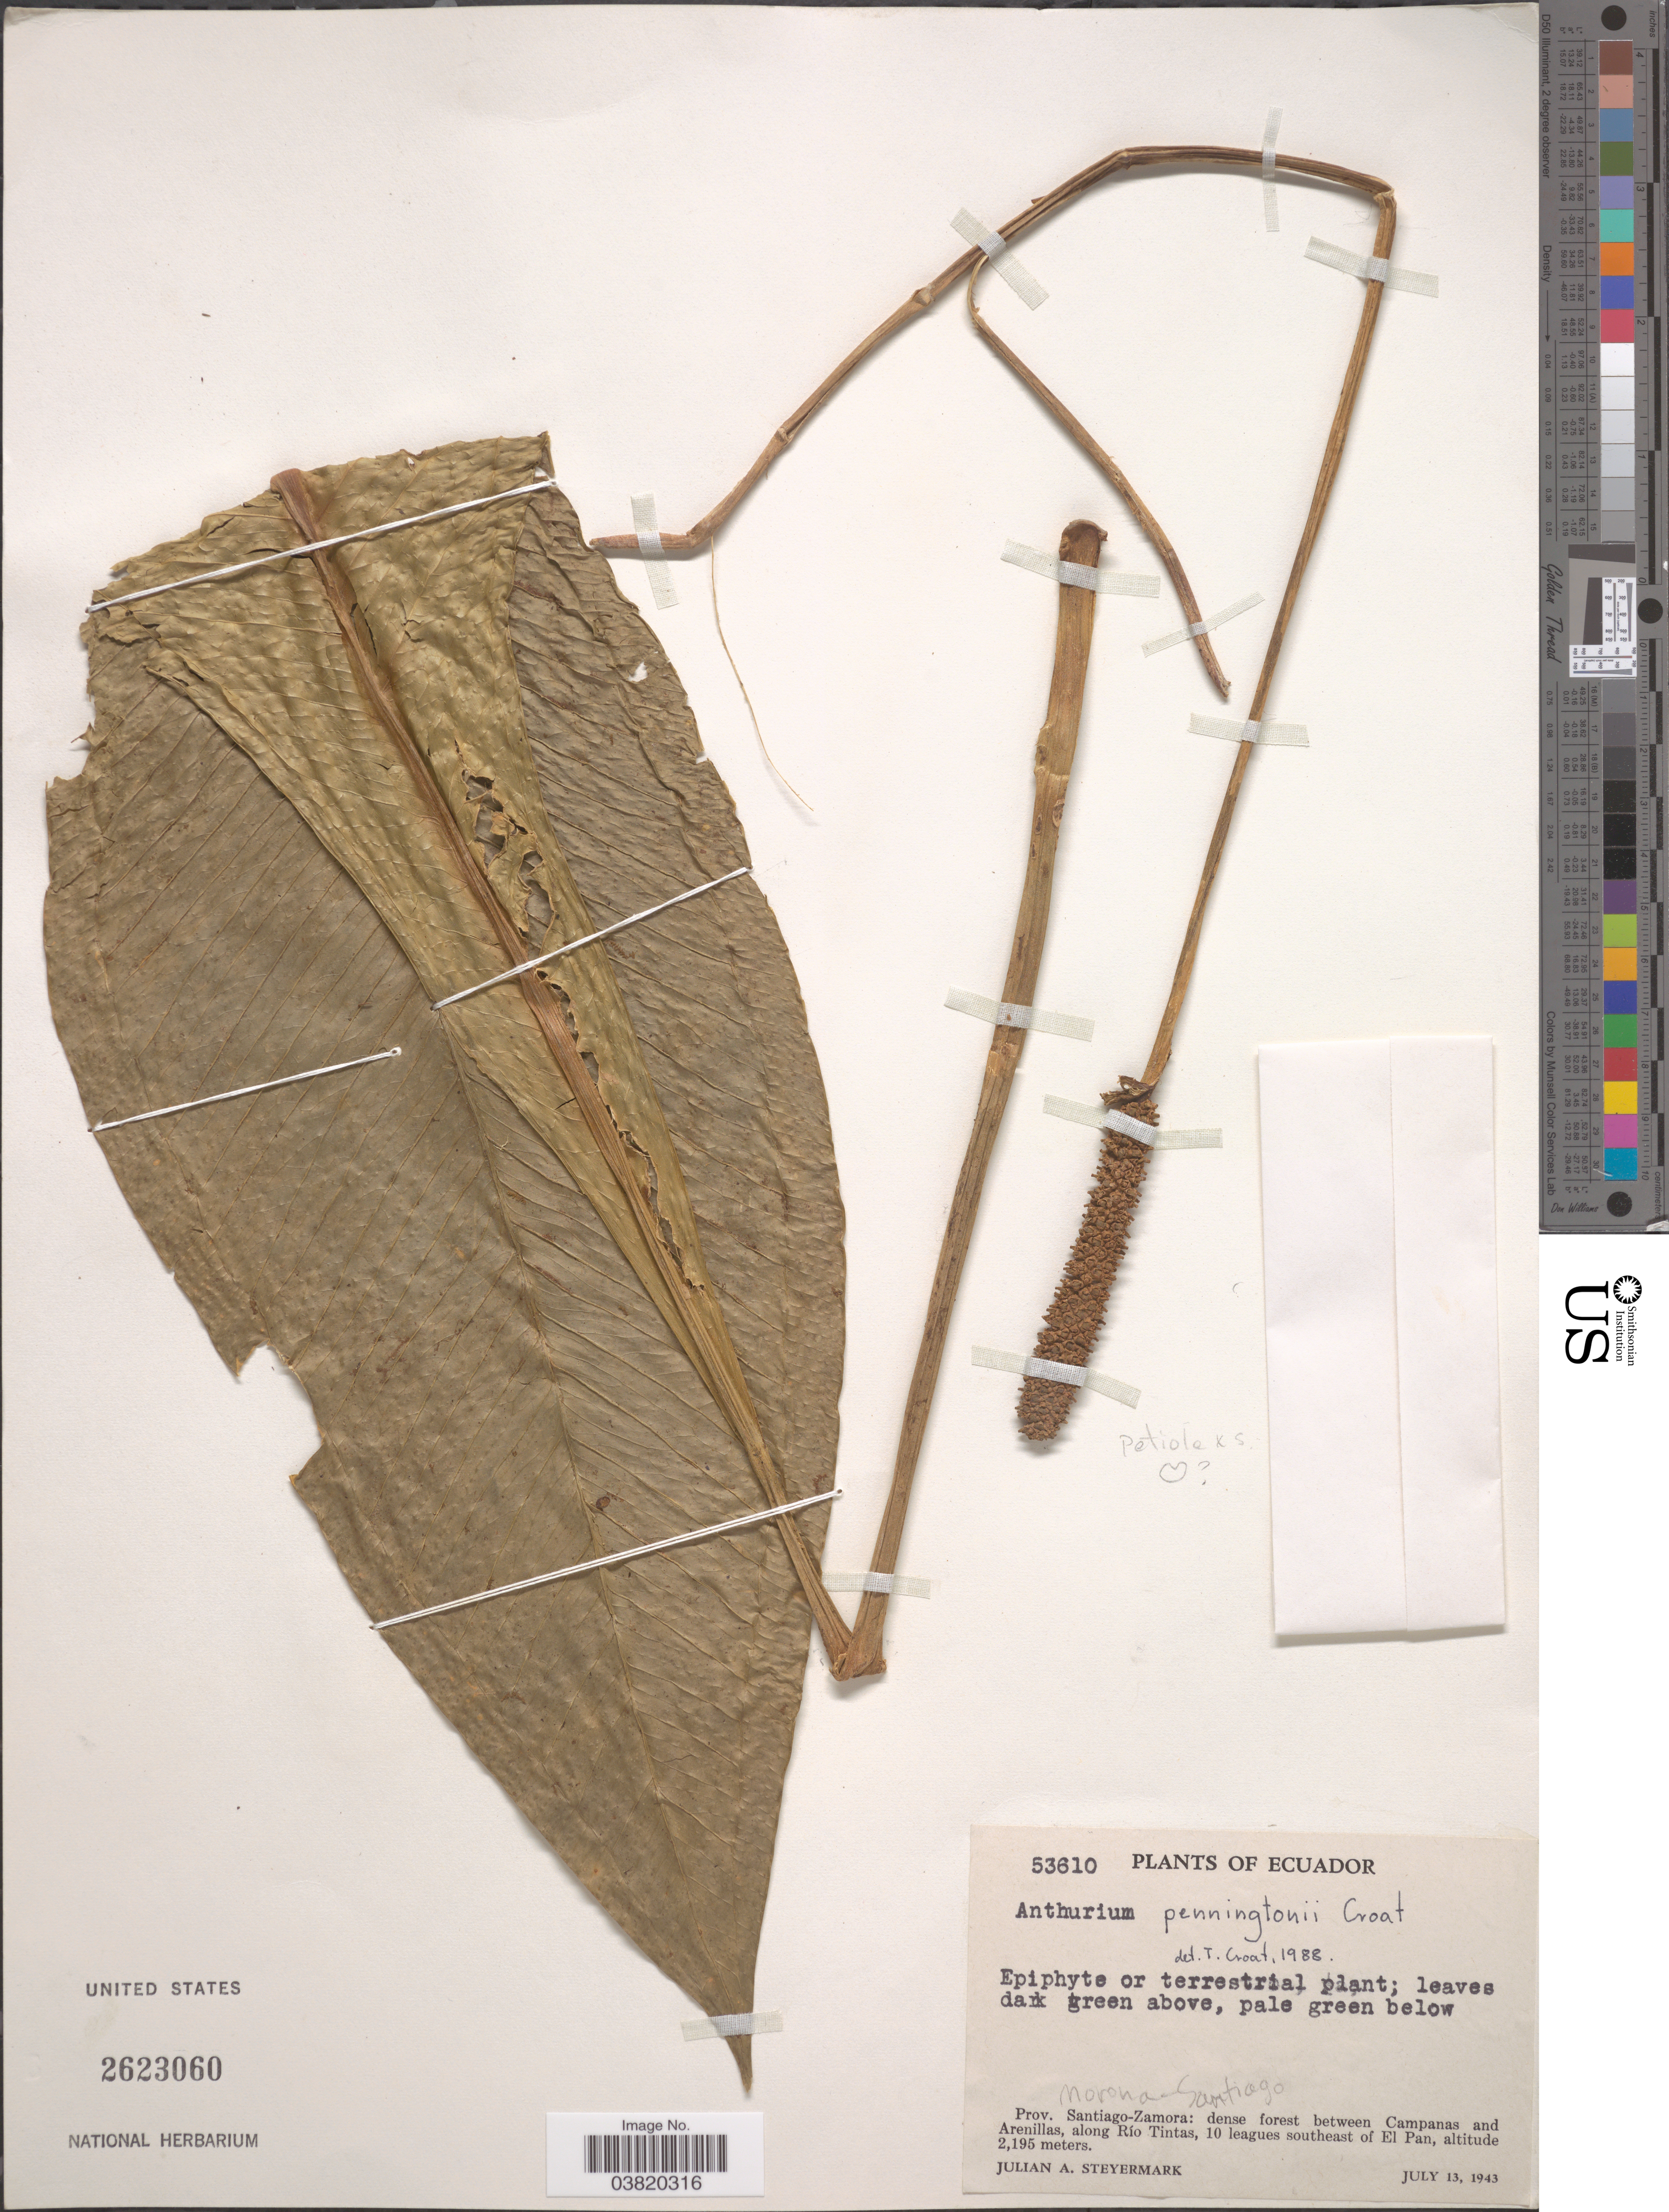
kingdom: Plantae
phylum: Tracheophyta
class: Liliopsida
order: Alismatales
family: Araceae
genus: Anthurium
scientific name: Anthurium penningtonii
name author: Croat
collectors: J. Steyermark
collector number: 53610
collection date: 1943-07-13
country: Ecuador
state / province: Morona-Santiago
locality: Prov. Santiago-Zamora: between Campanas and Arenillas, along Río Tintas, 10 leagues southeast of El Pan.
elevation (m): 2195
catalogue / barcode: US 2623060